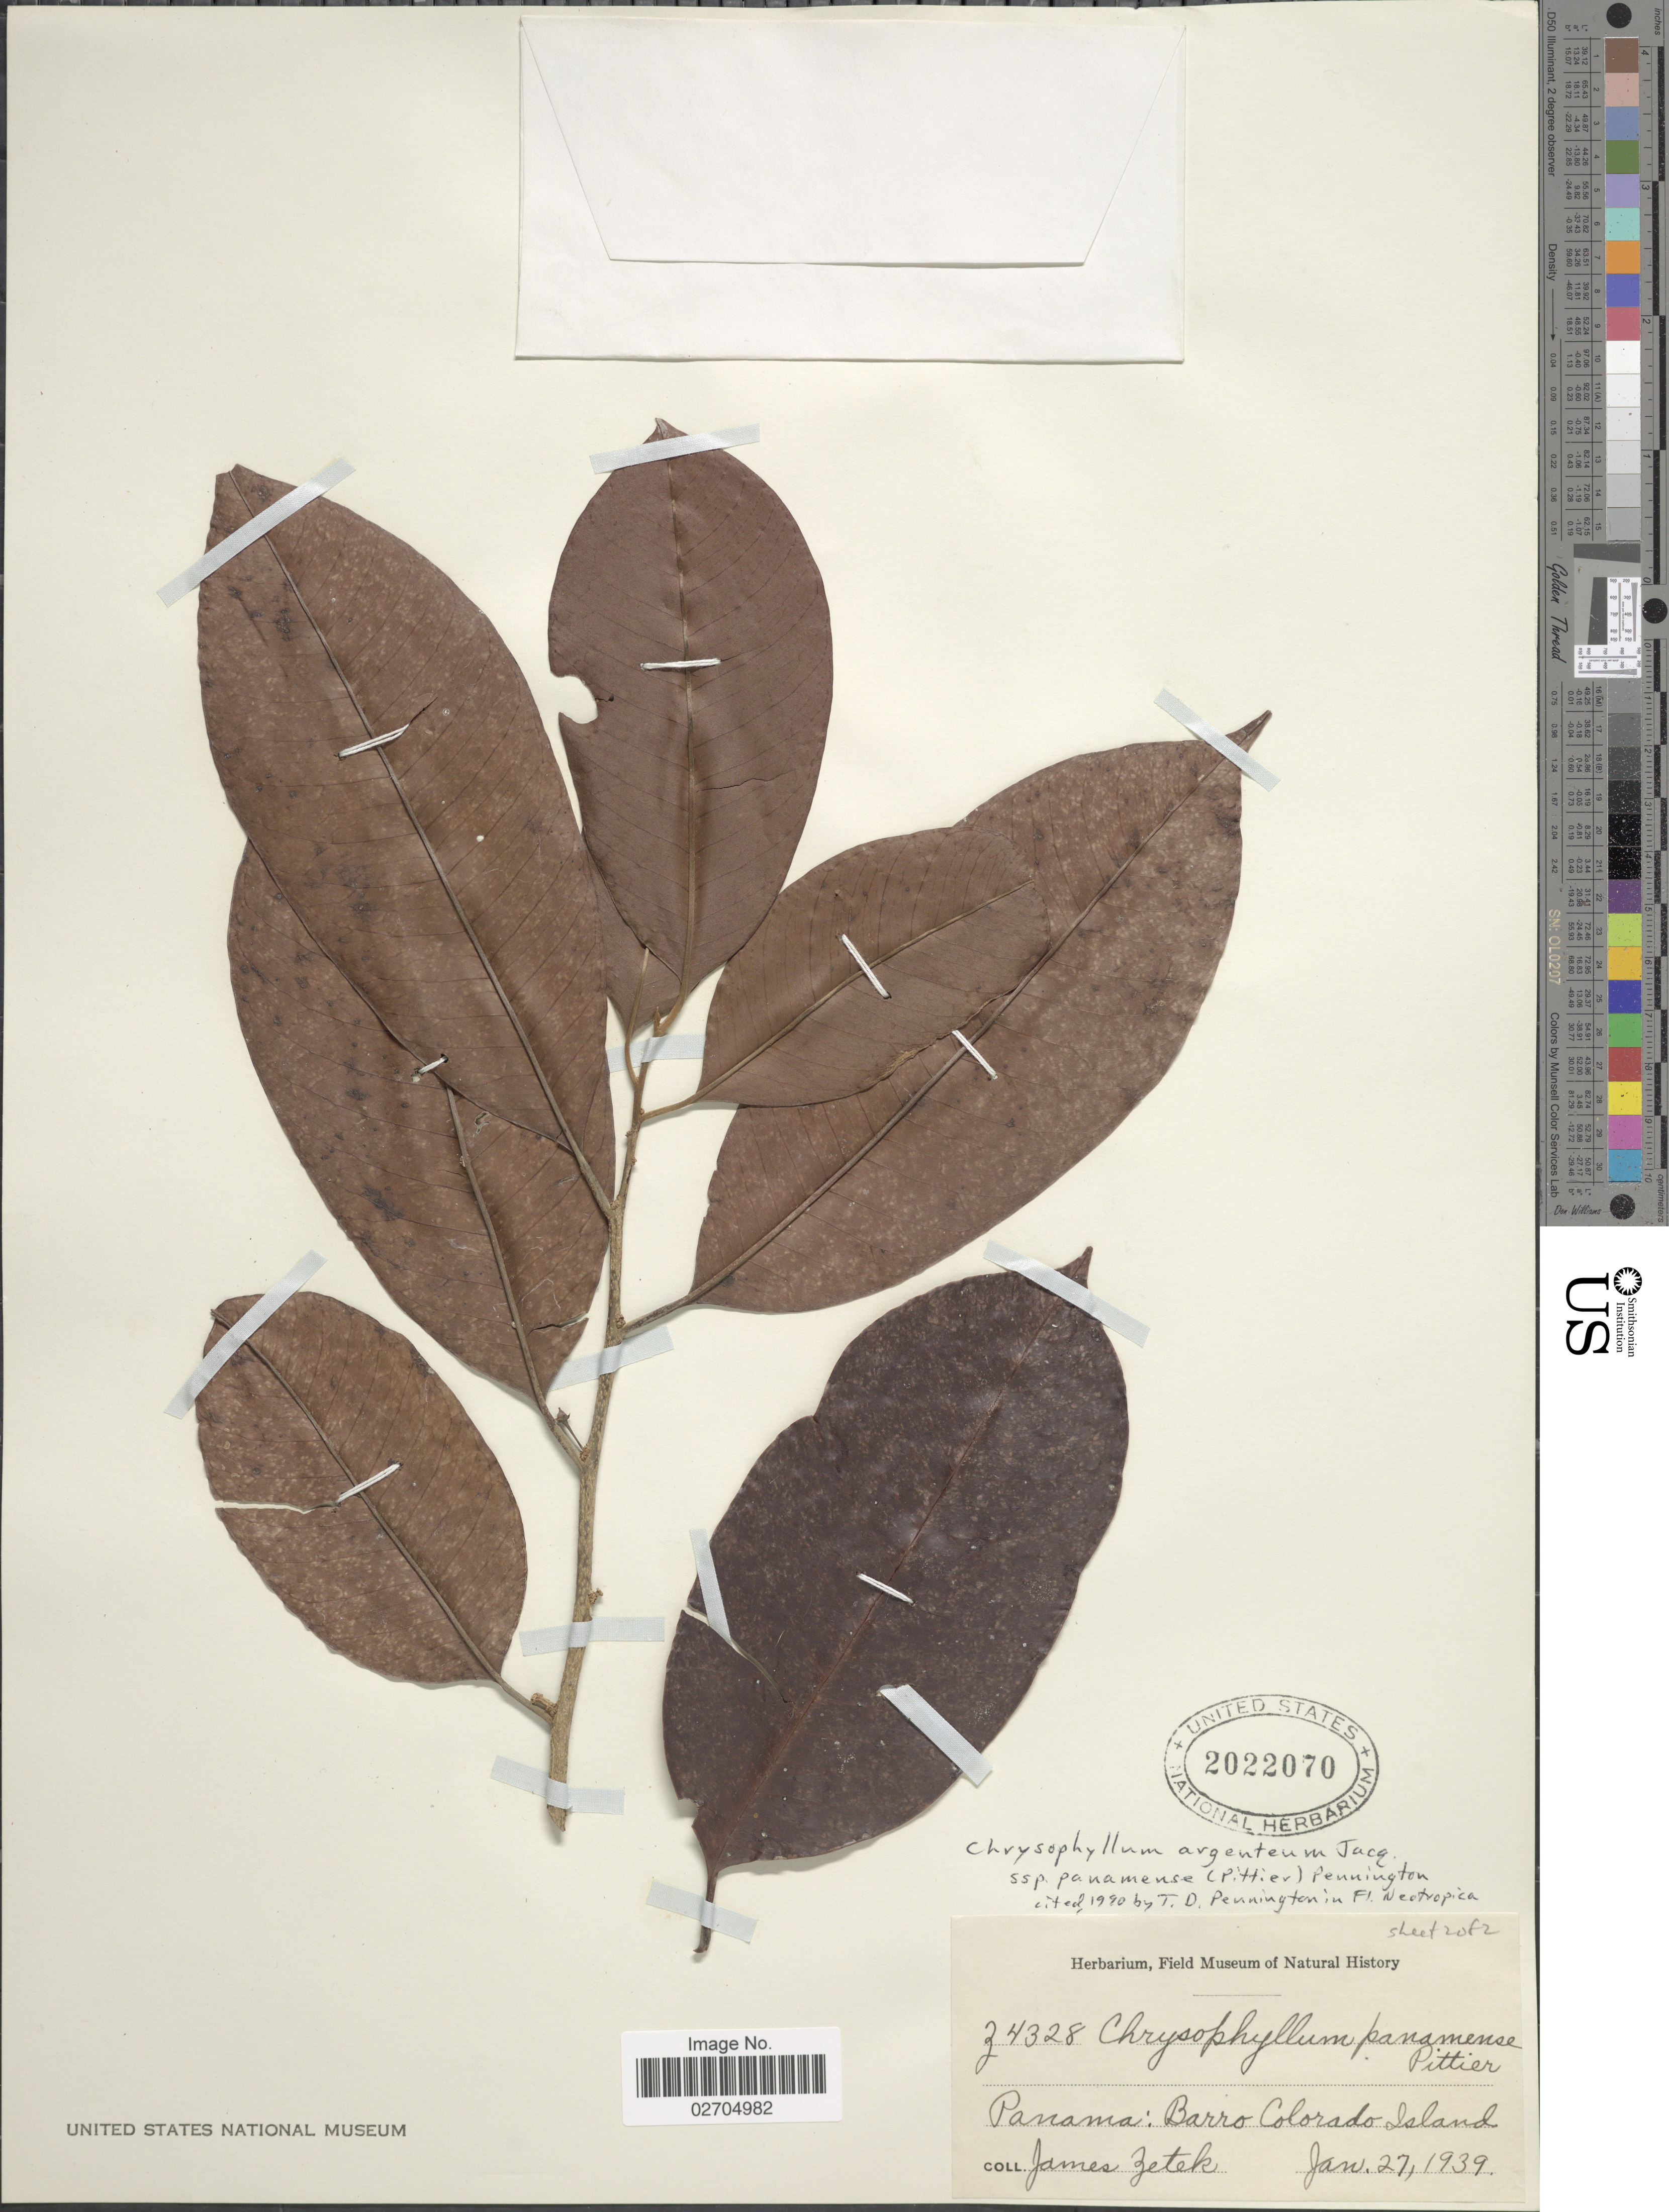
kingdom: Plantae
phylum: Tracheophyta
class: Magnoliopsida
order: Ericales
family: Sapotaceae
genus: Chrysophyllum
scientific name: Chrysophyllum argenteum subsp. panamense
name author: Jacq.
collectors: J. Zetek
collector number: Z4328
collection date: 1939-01-27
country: Panama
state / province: Panamá Oeste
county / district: Canal Zone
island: Barro Colorado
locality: Barro Colorado Island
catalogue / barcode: US 2022070